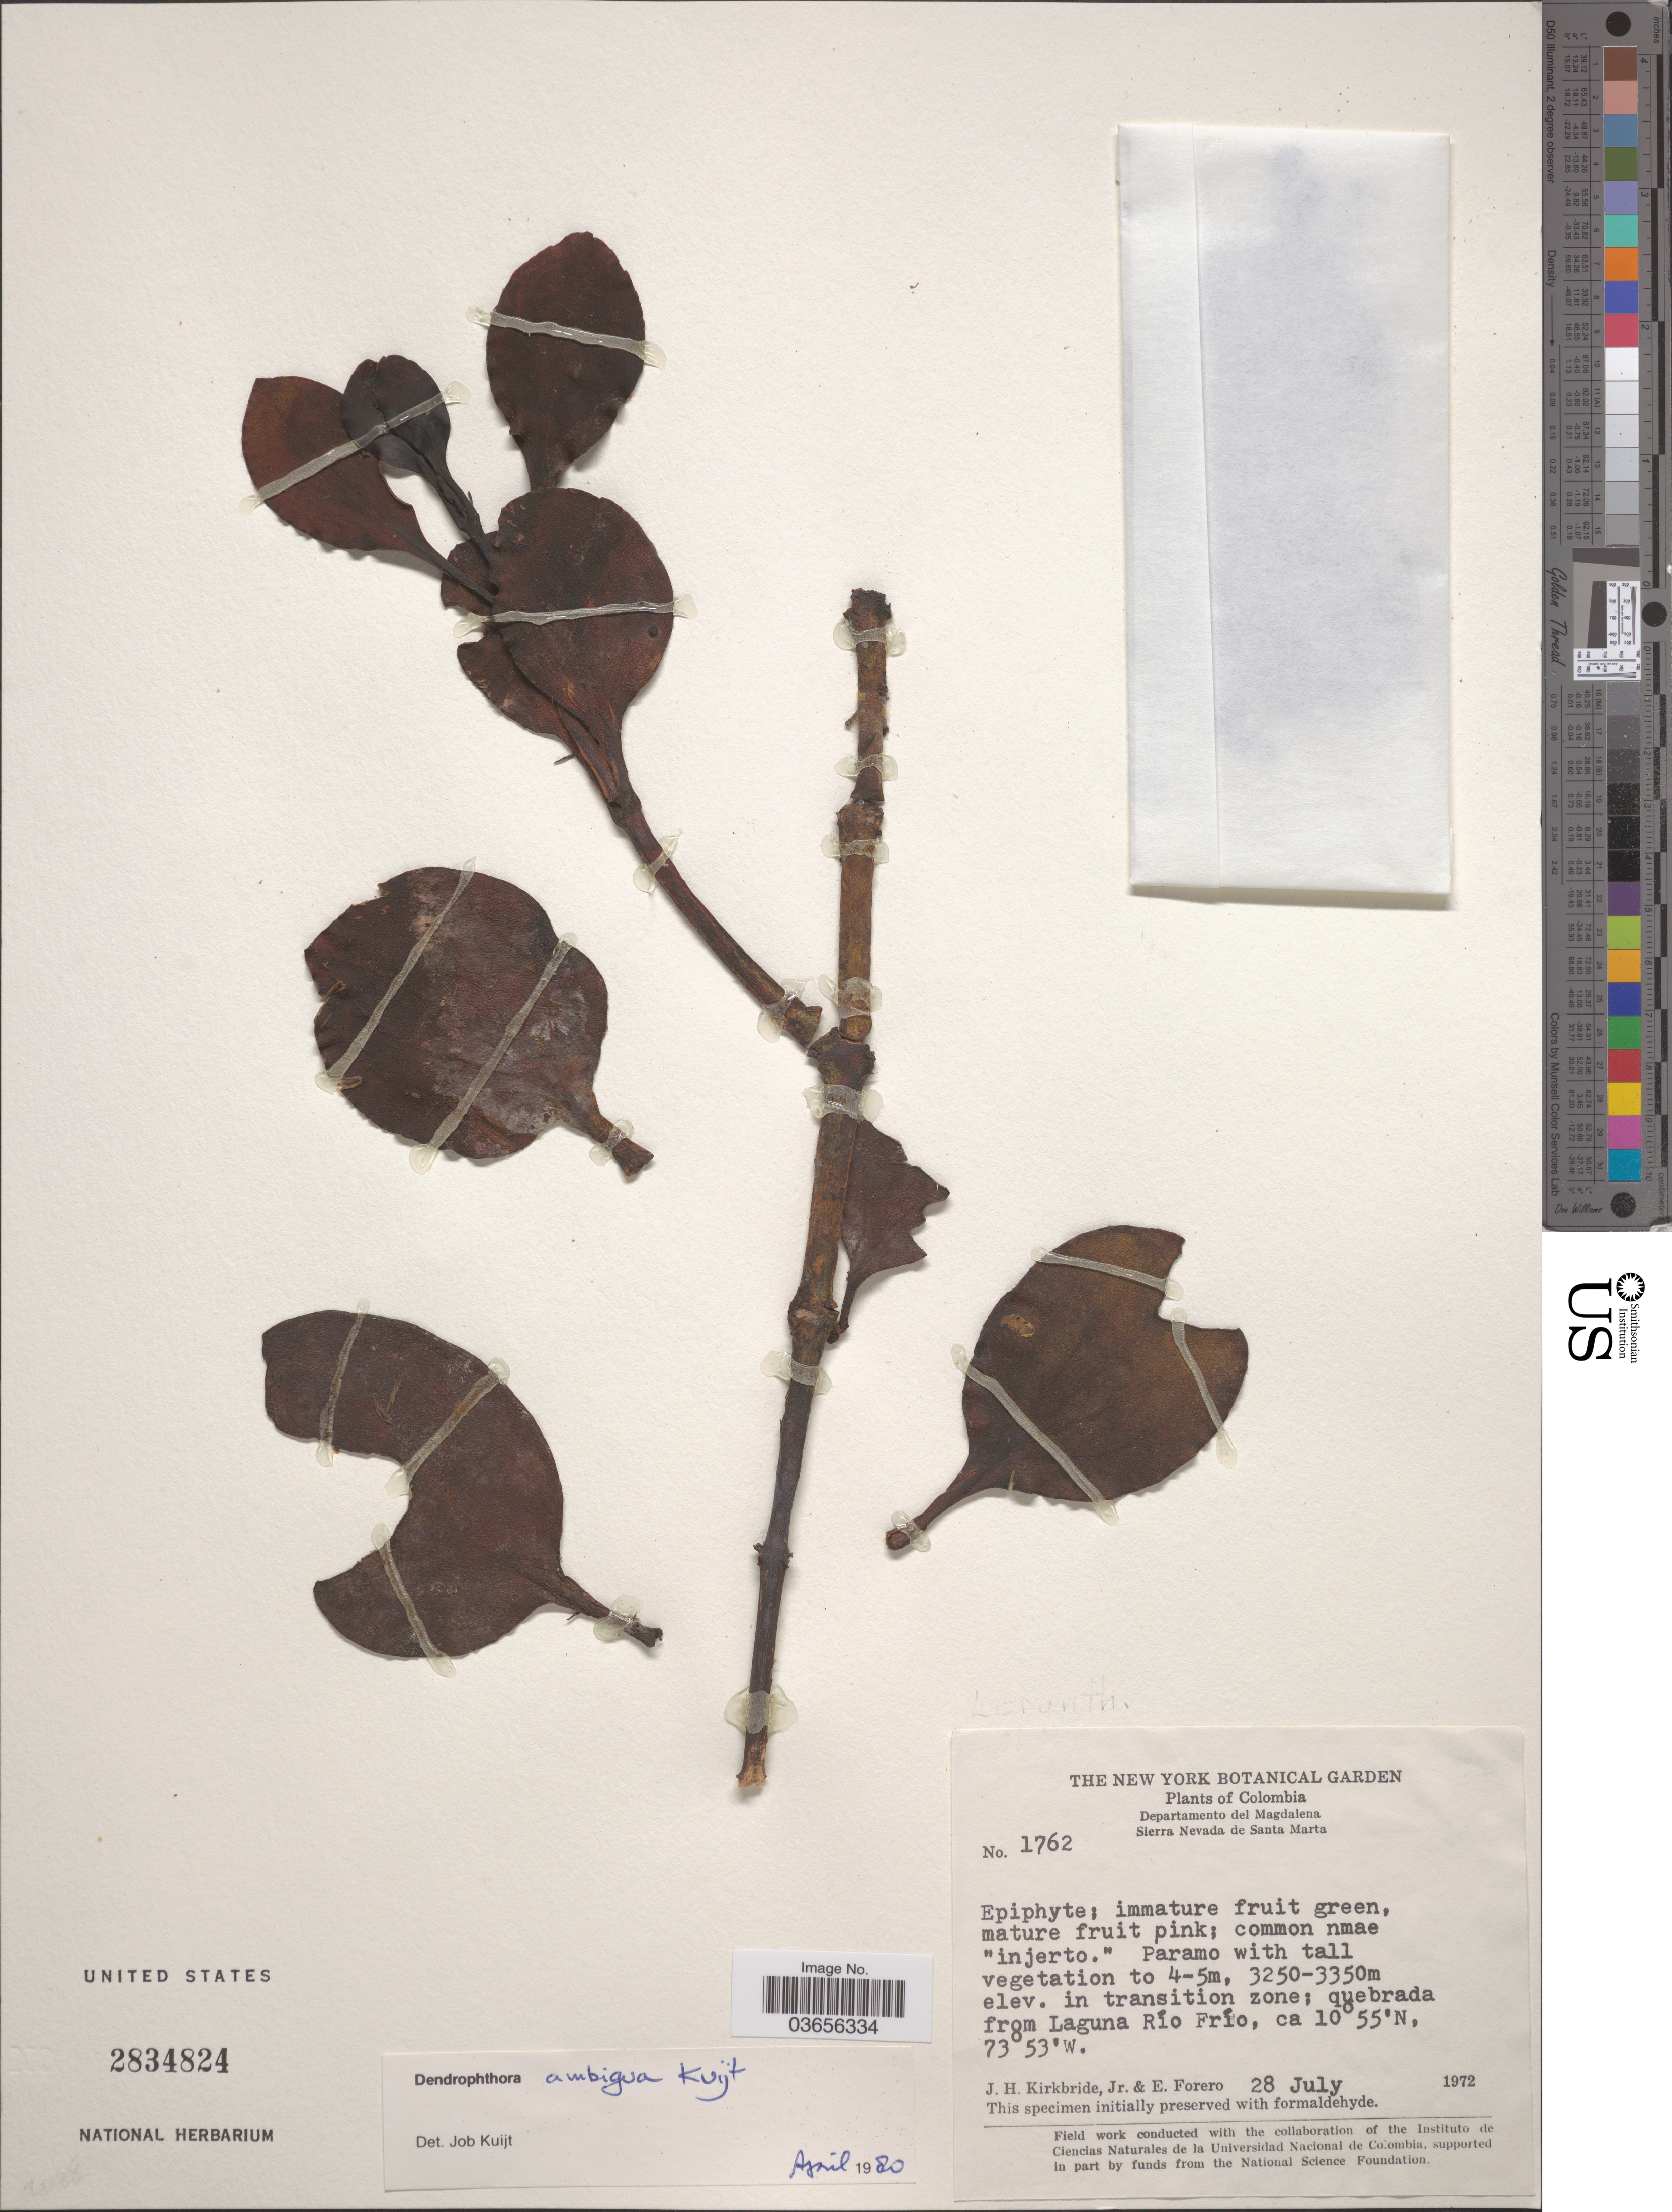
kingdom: Plantae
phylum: Tracheophyta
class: Magnoliopsida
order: Santalales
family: Viscaceae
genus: Dendrophthora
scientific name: Dendrophthora ambigua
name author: Kuijt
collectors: J. H. Kirkbride & E. Forero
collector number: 1762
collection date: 1972-07-28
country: Colombia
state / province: Magdalena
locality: Departamento del Magdalena. Sierra Nevada de Santa Marta. In transition zone; quebrada from Laguna Río Frío.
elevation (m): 3250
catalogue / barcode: US 2834824